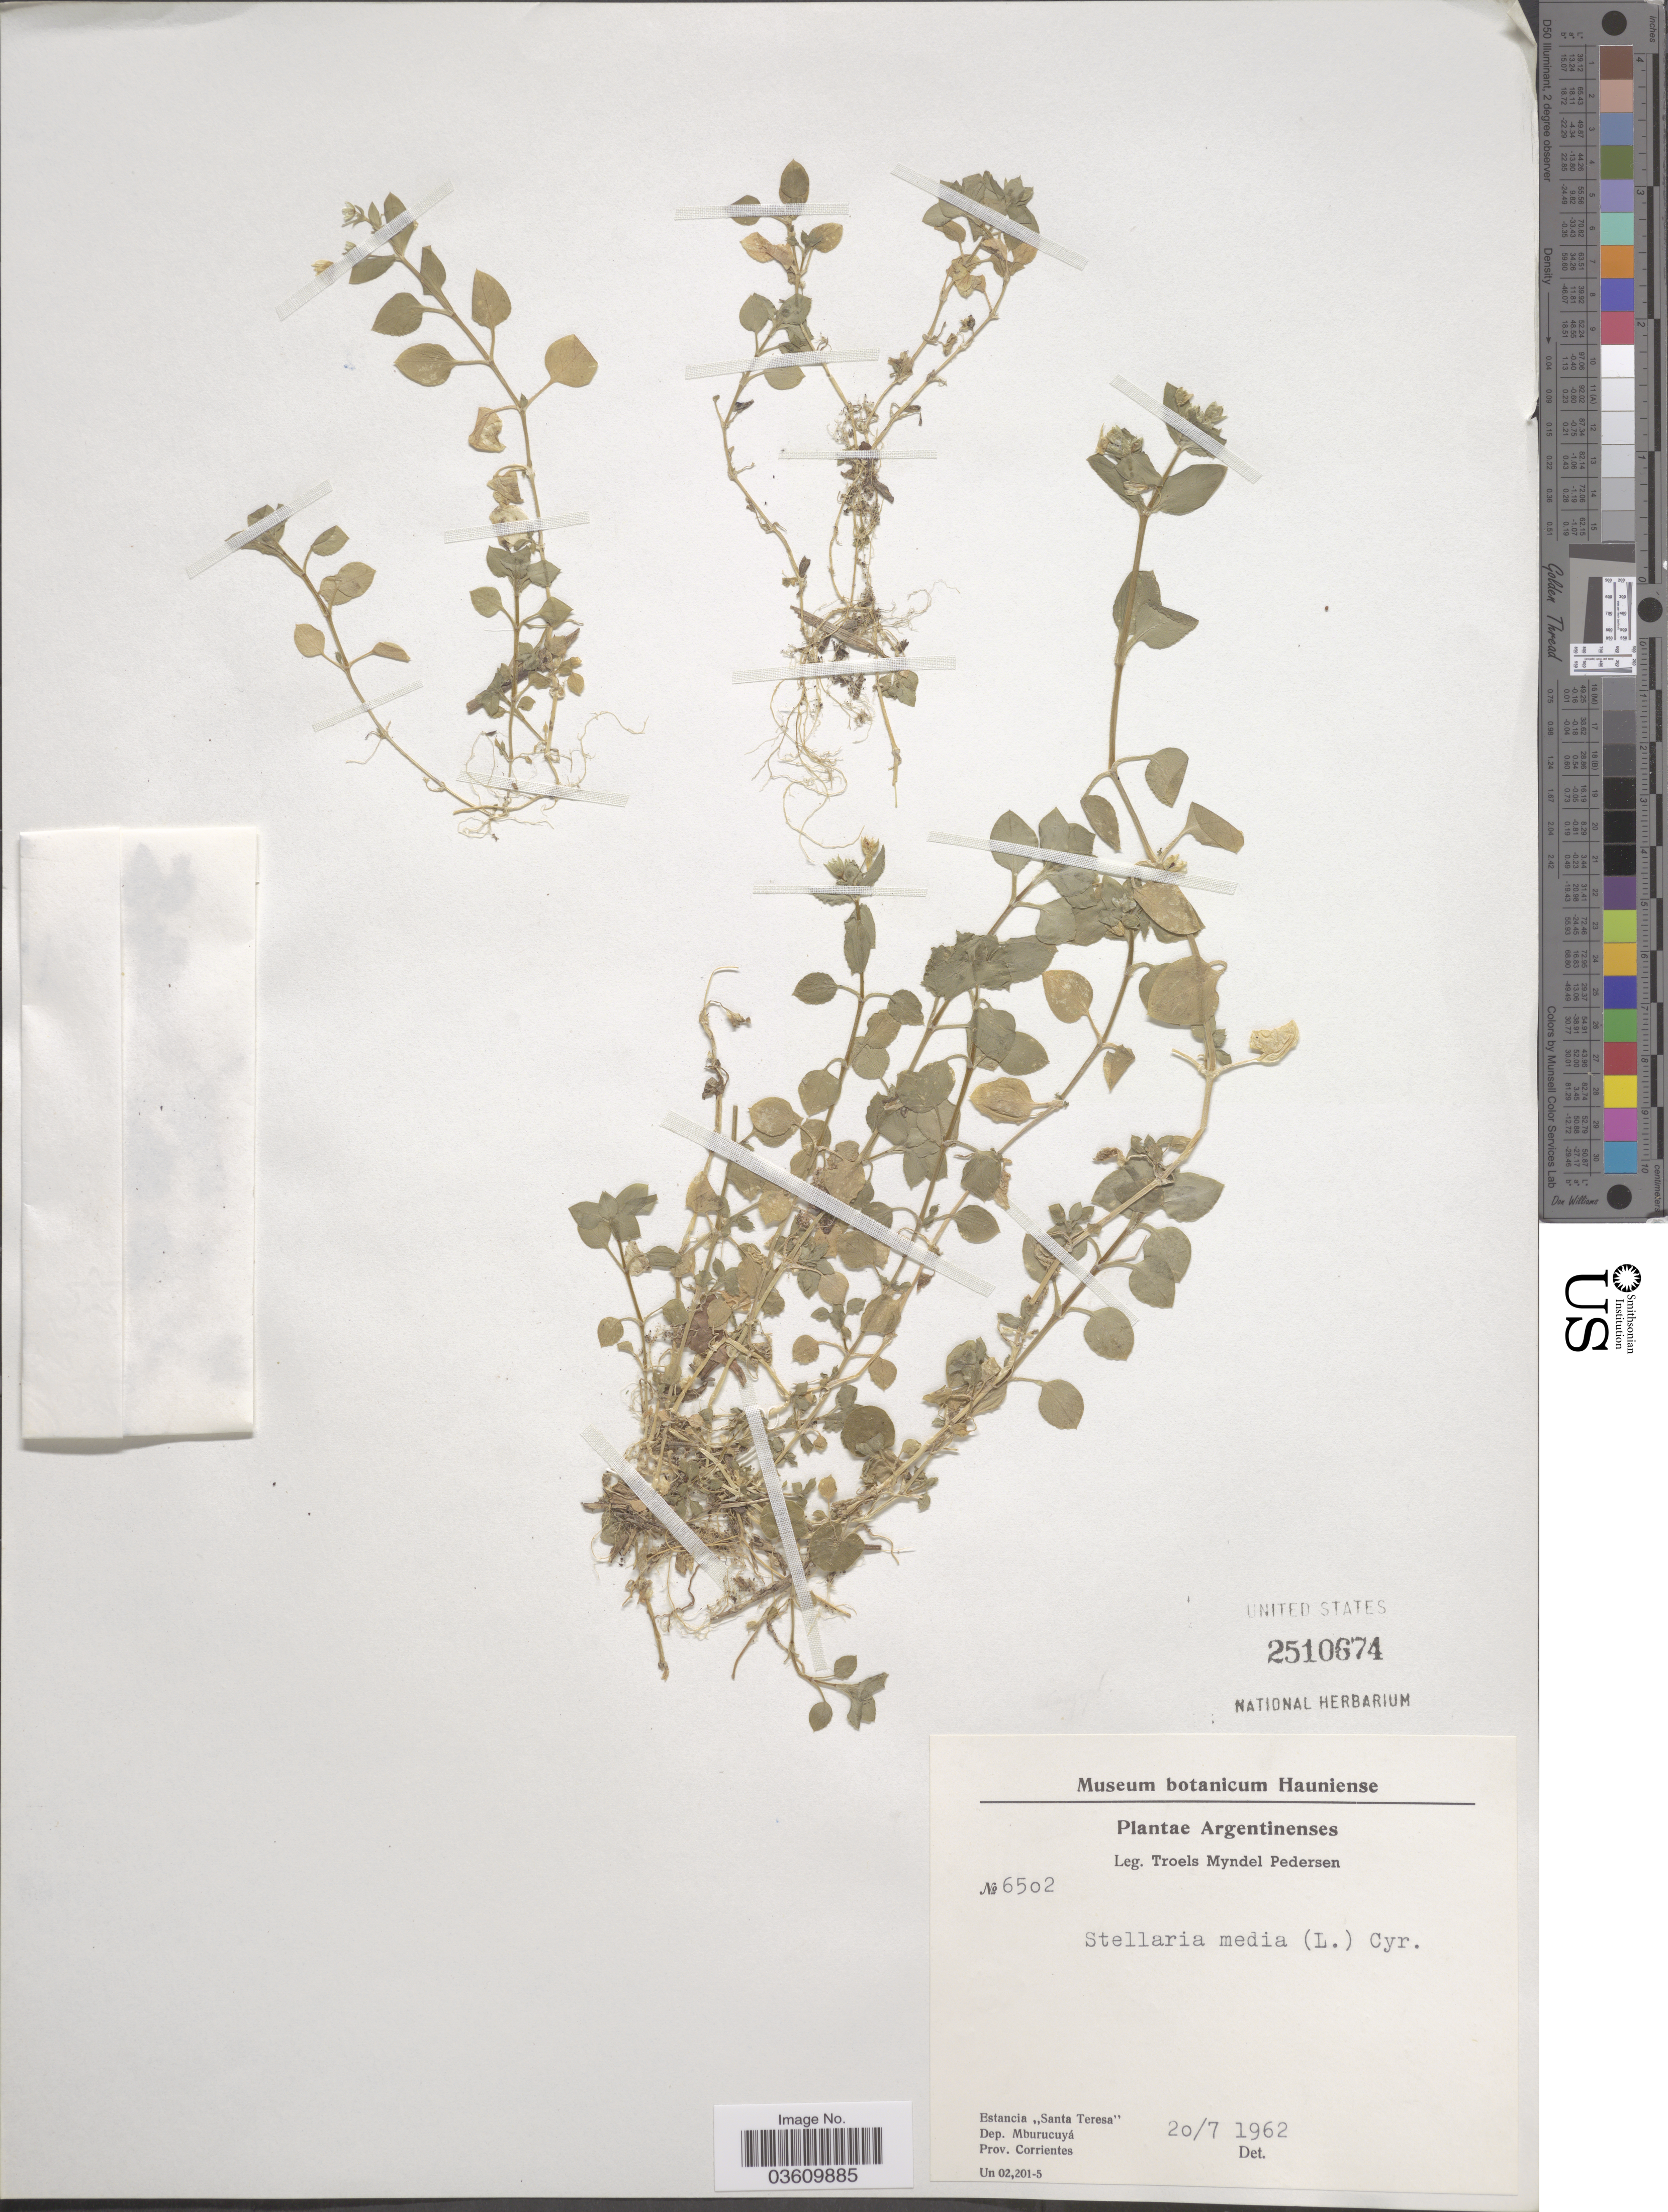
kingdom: Plantae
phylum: Tracheophyta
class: Magnoliopsida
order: Caryophyllales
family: Caryophyllaceae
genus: Stellaria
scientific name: Stellaria media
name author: (L.) Vill.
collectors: T. Pederson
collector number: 6502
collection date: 1962-07-20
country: Argentina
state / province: Corrientes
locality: Estancia "Santa Teresa". Dep. Mburucuyá.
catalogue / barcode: US 2510674